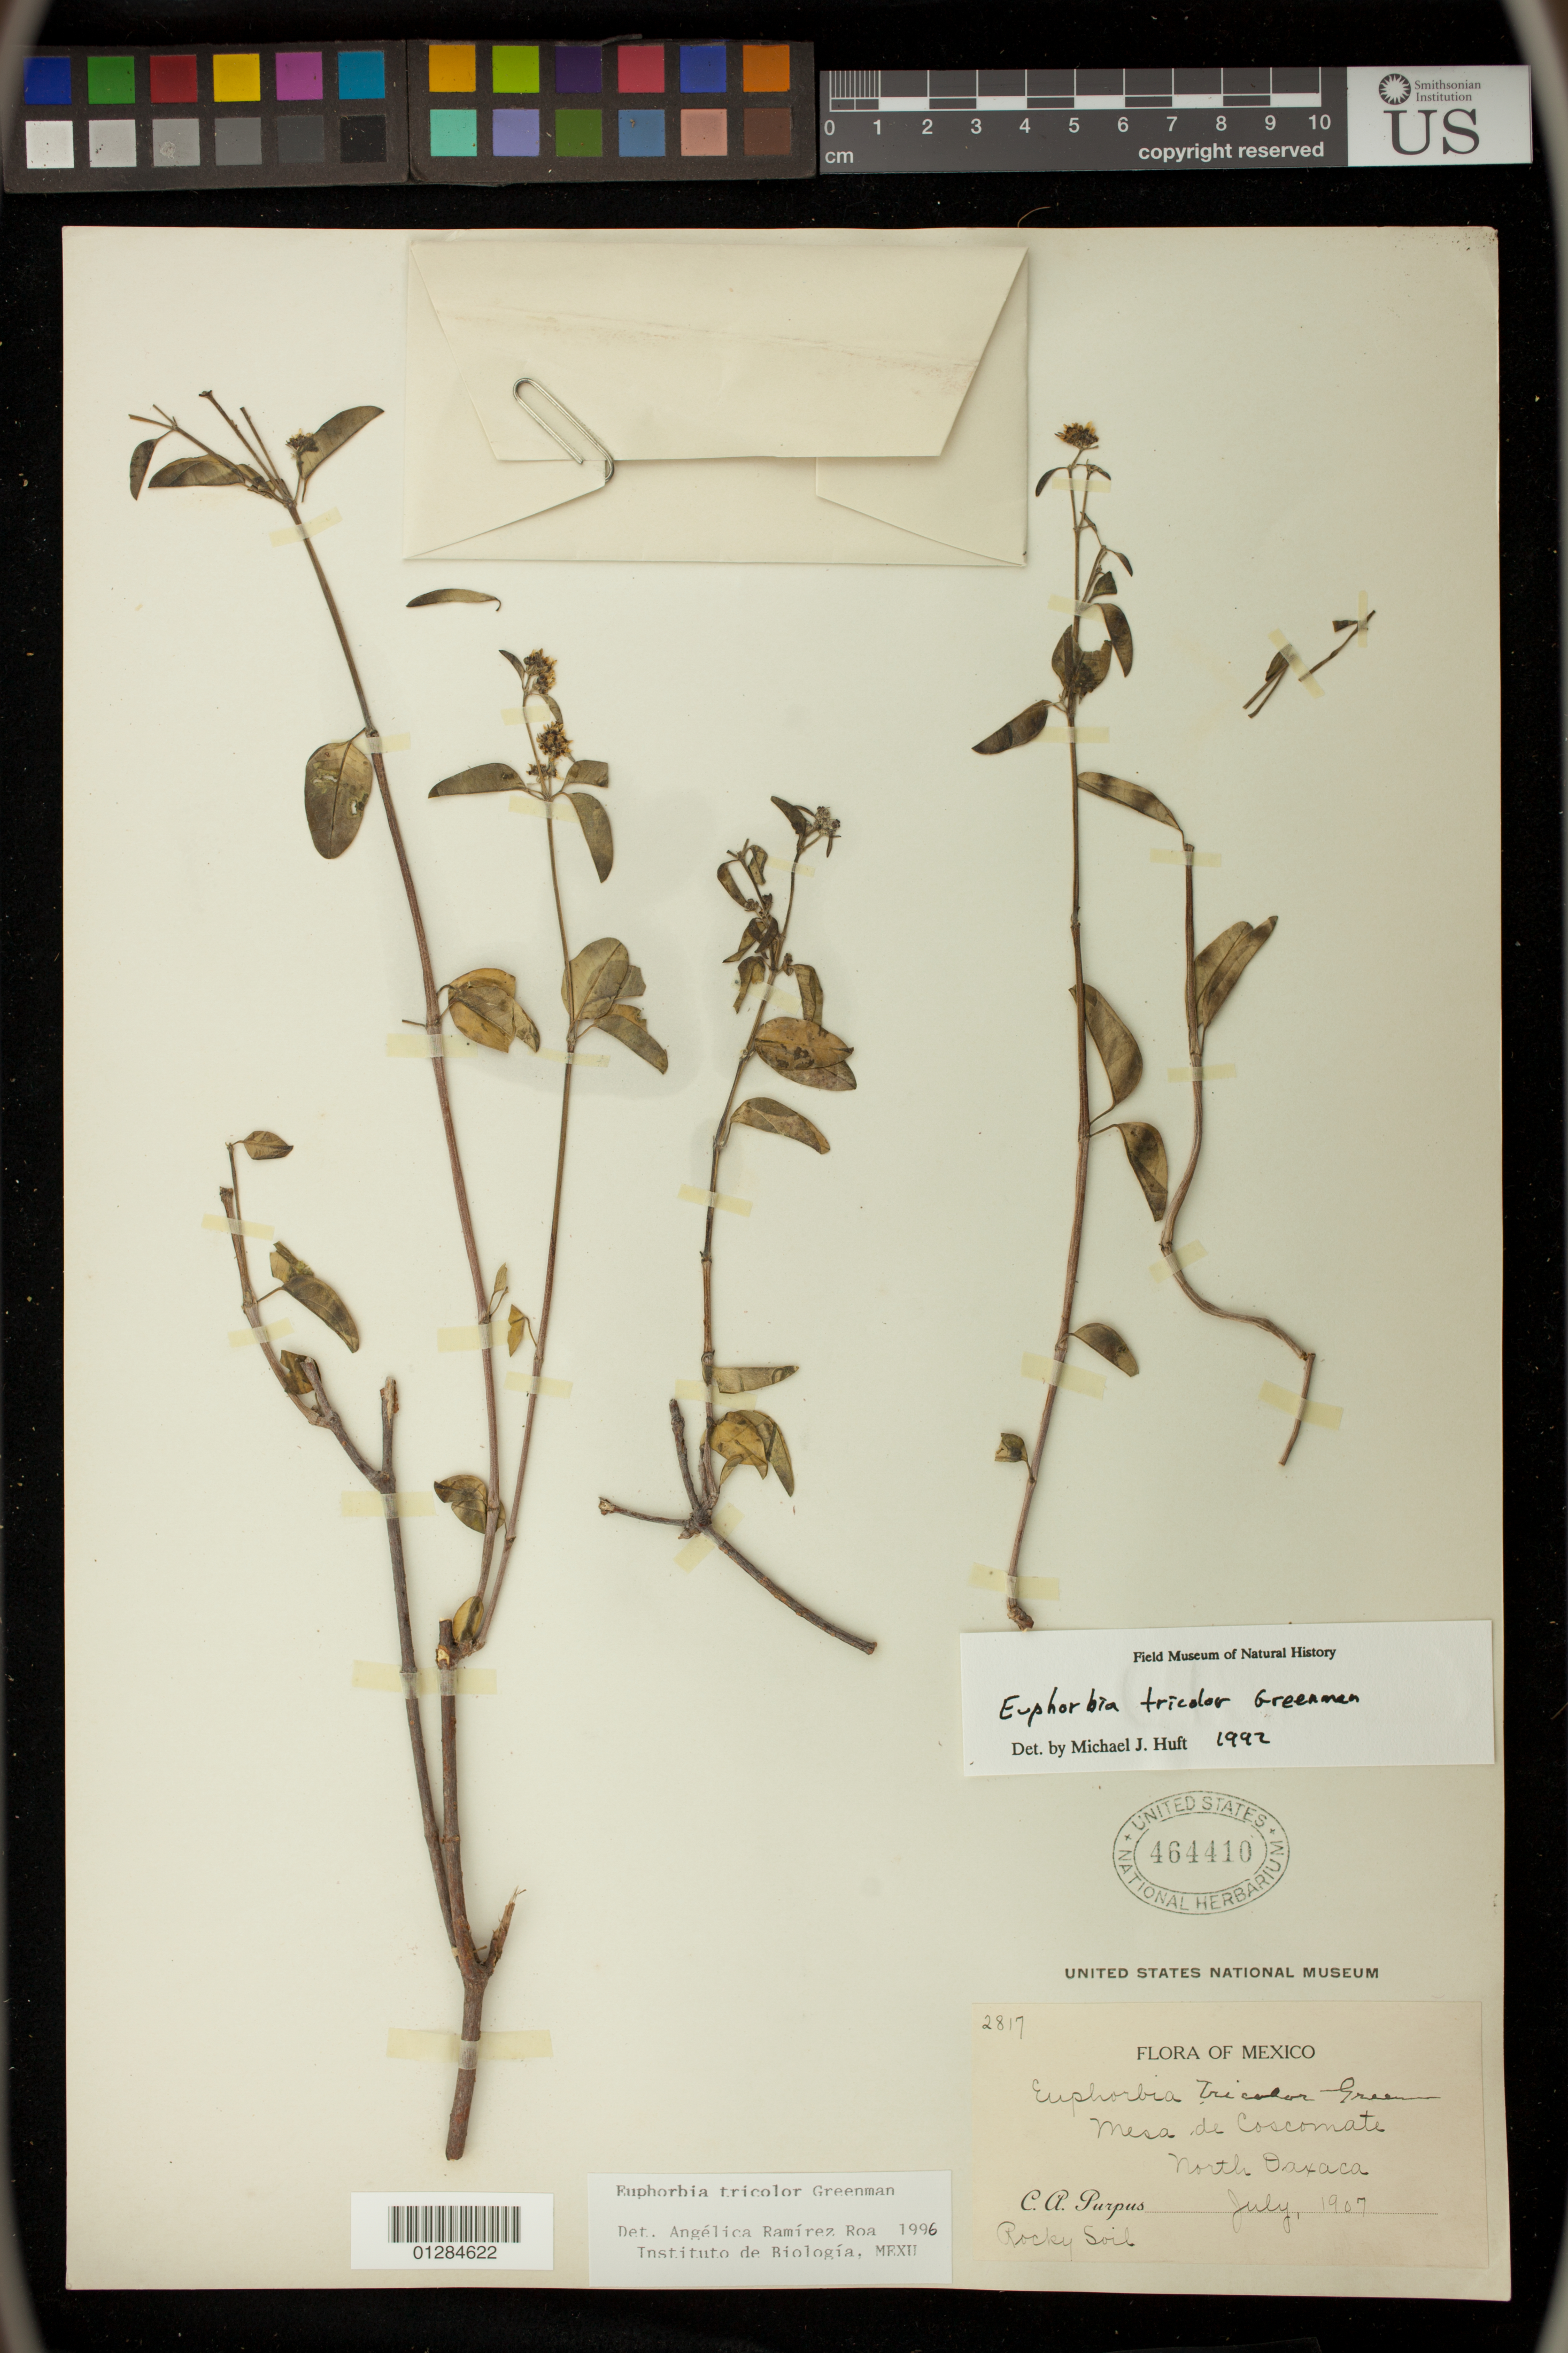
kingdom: Plantae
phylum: Tracheophyta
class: Magnoliopsida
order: Malpighiales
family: Euphorbiaceae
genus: Euphorbia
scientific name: Euphorbia tricolor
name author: Greenm.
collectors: C. A. Purpus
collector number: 2817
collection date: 1907-07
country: Mexico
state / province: Oaxaca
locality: Mesa de Coscomate North Oaxaca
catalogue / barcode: US 464410